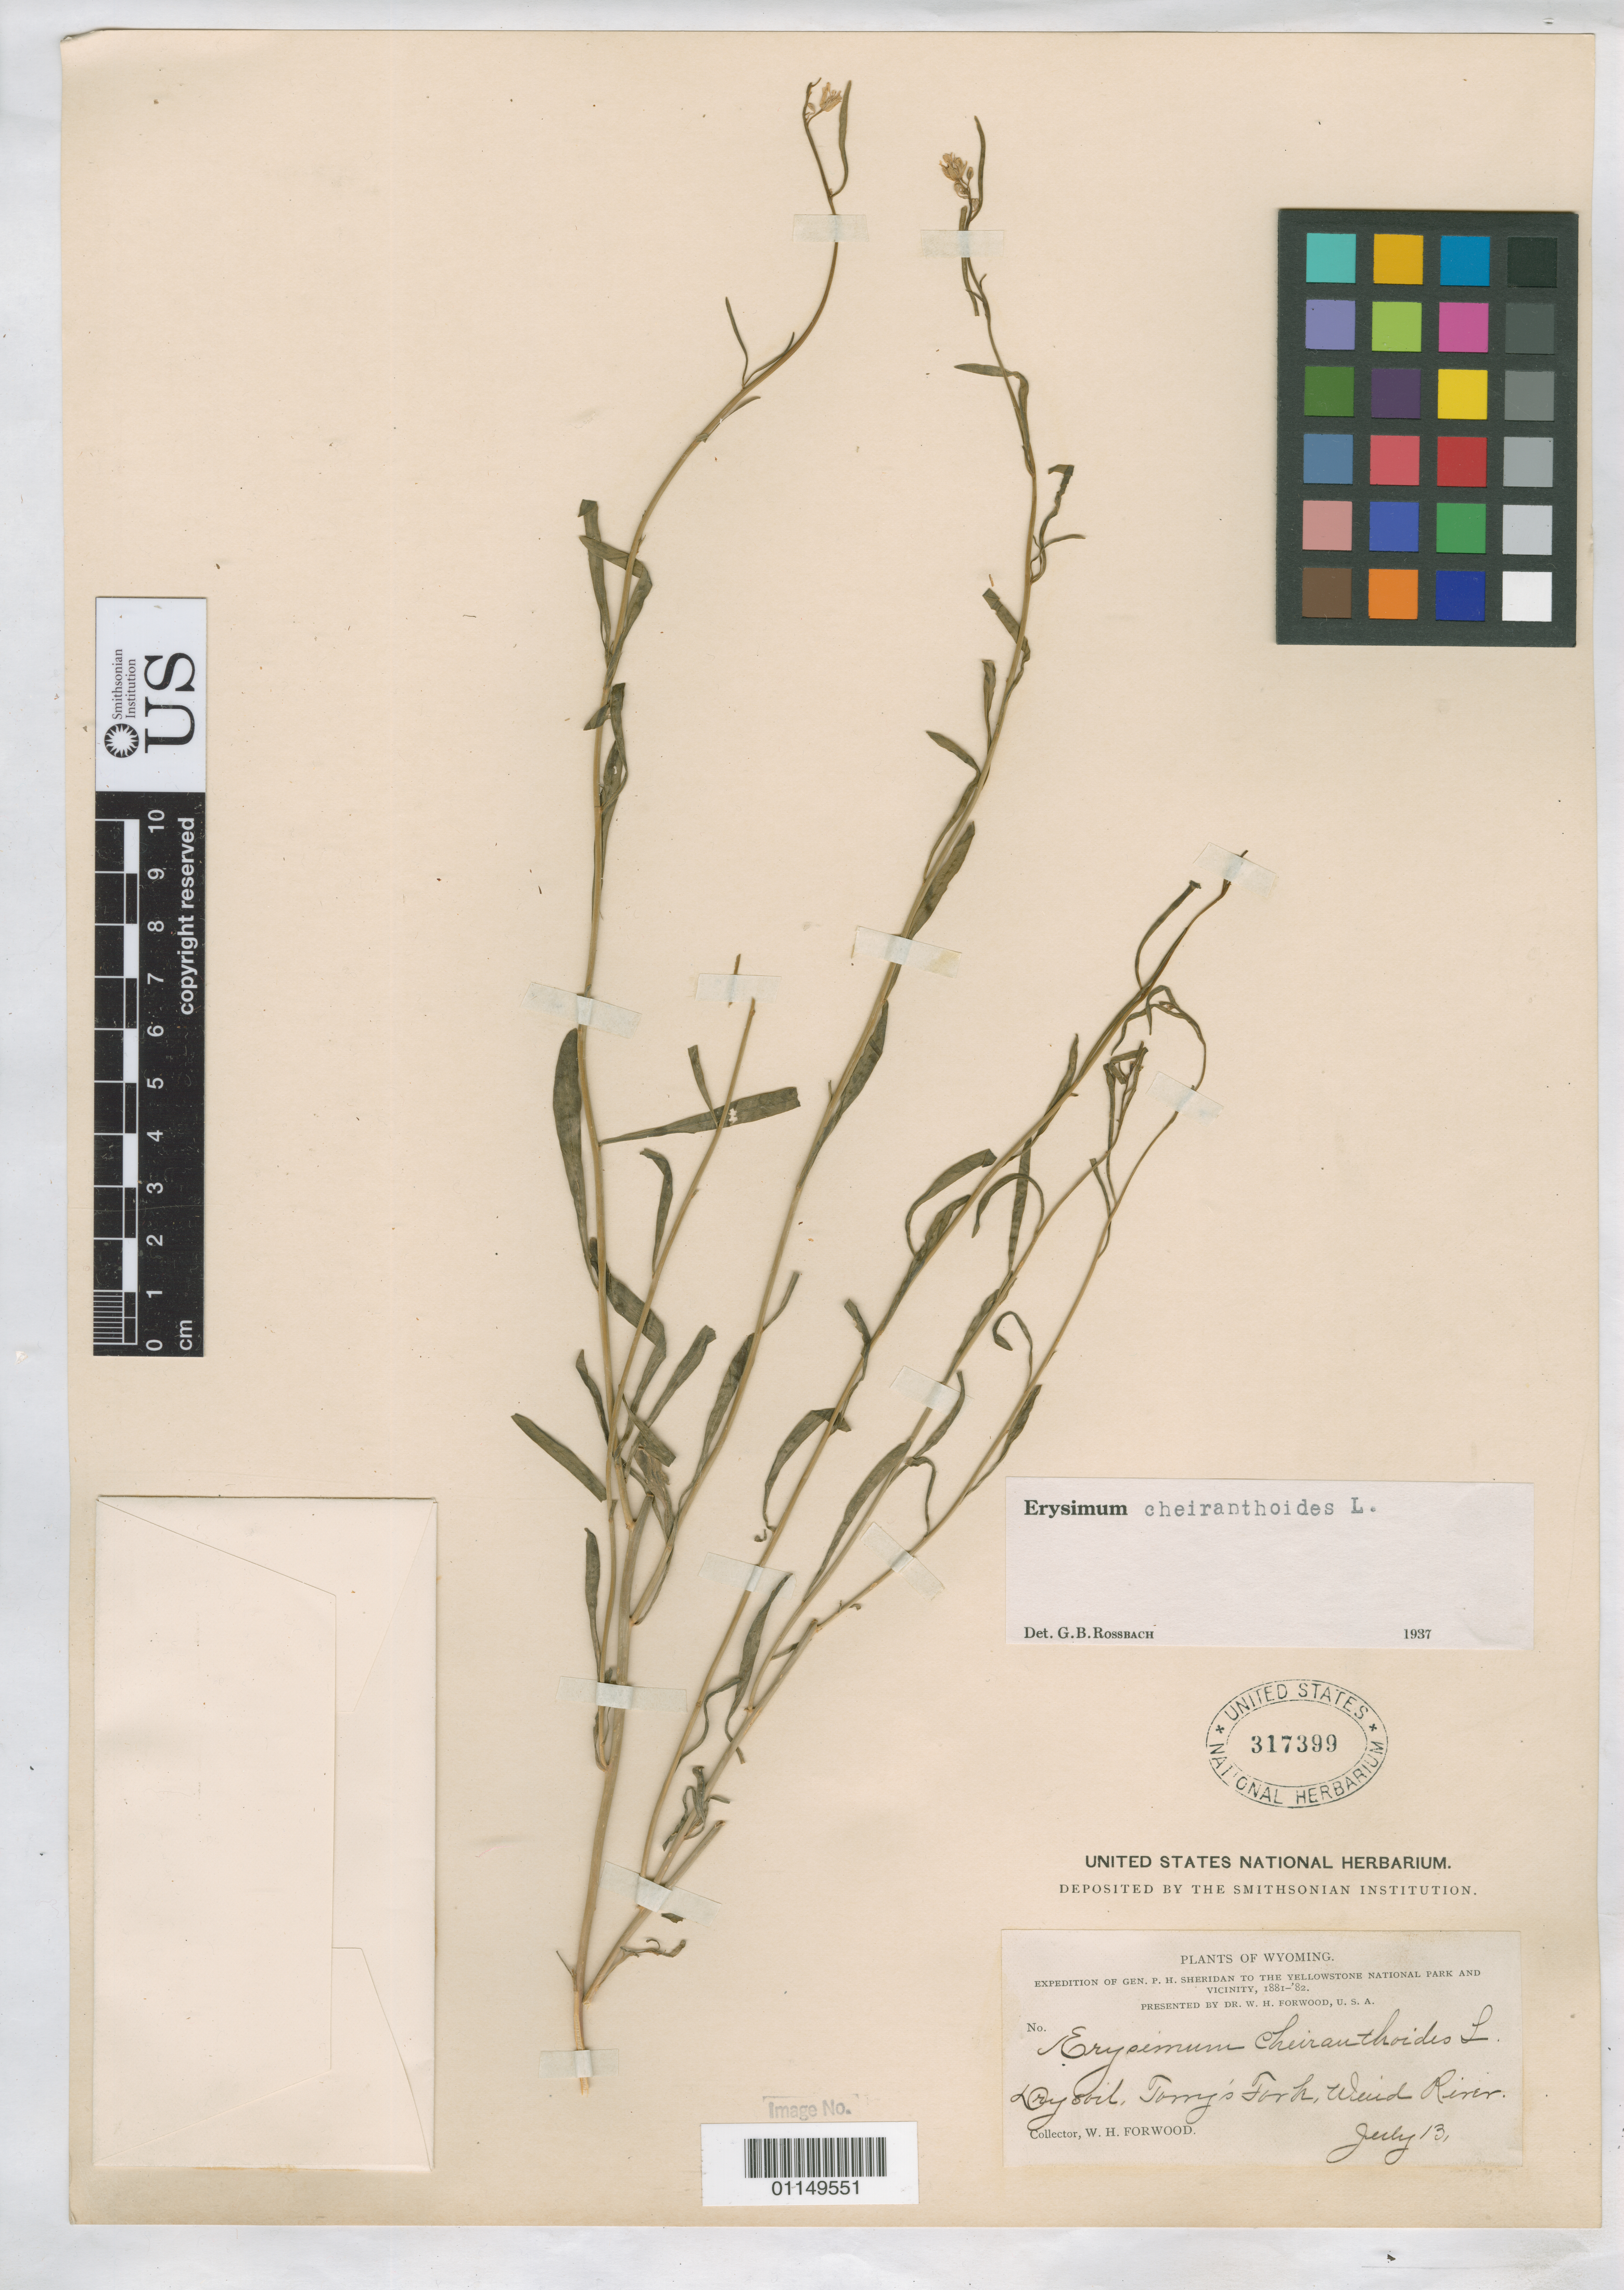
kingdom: Plantae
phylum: Tracheophyta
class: Magnoliopsida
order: Brassicales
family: Brassicaceae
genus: Erysimum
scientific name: Erysimum cheiranthoides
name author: L.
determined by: Rossbach, G. B.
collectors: W. Forwood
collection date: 1881-07-13/1882-07-13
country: United States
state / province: Wyoming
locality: Torry's Fork, Wind River.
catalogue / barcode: US 317399